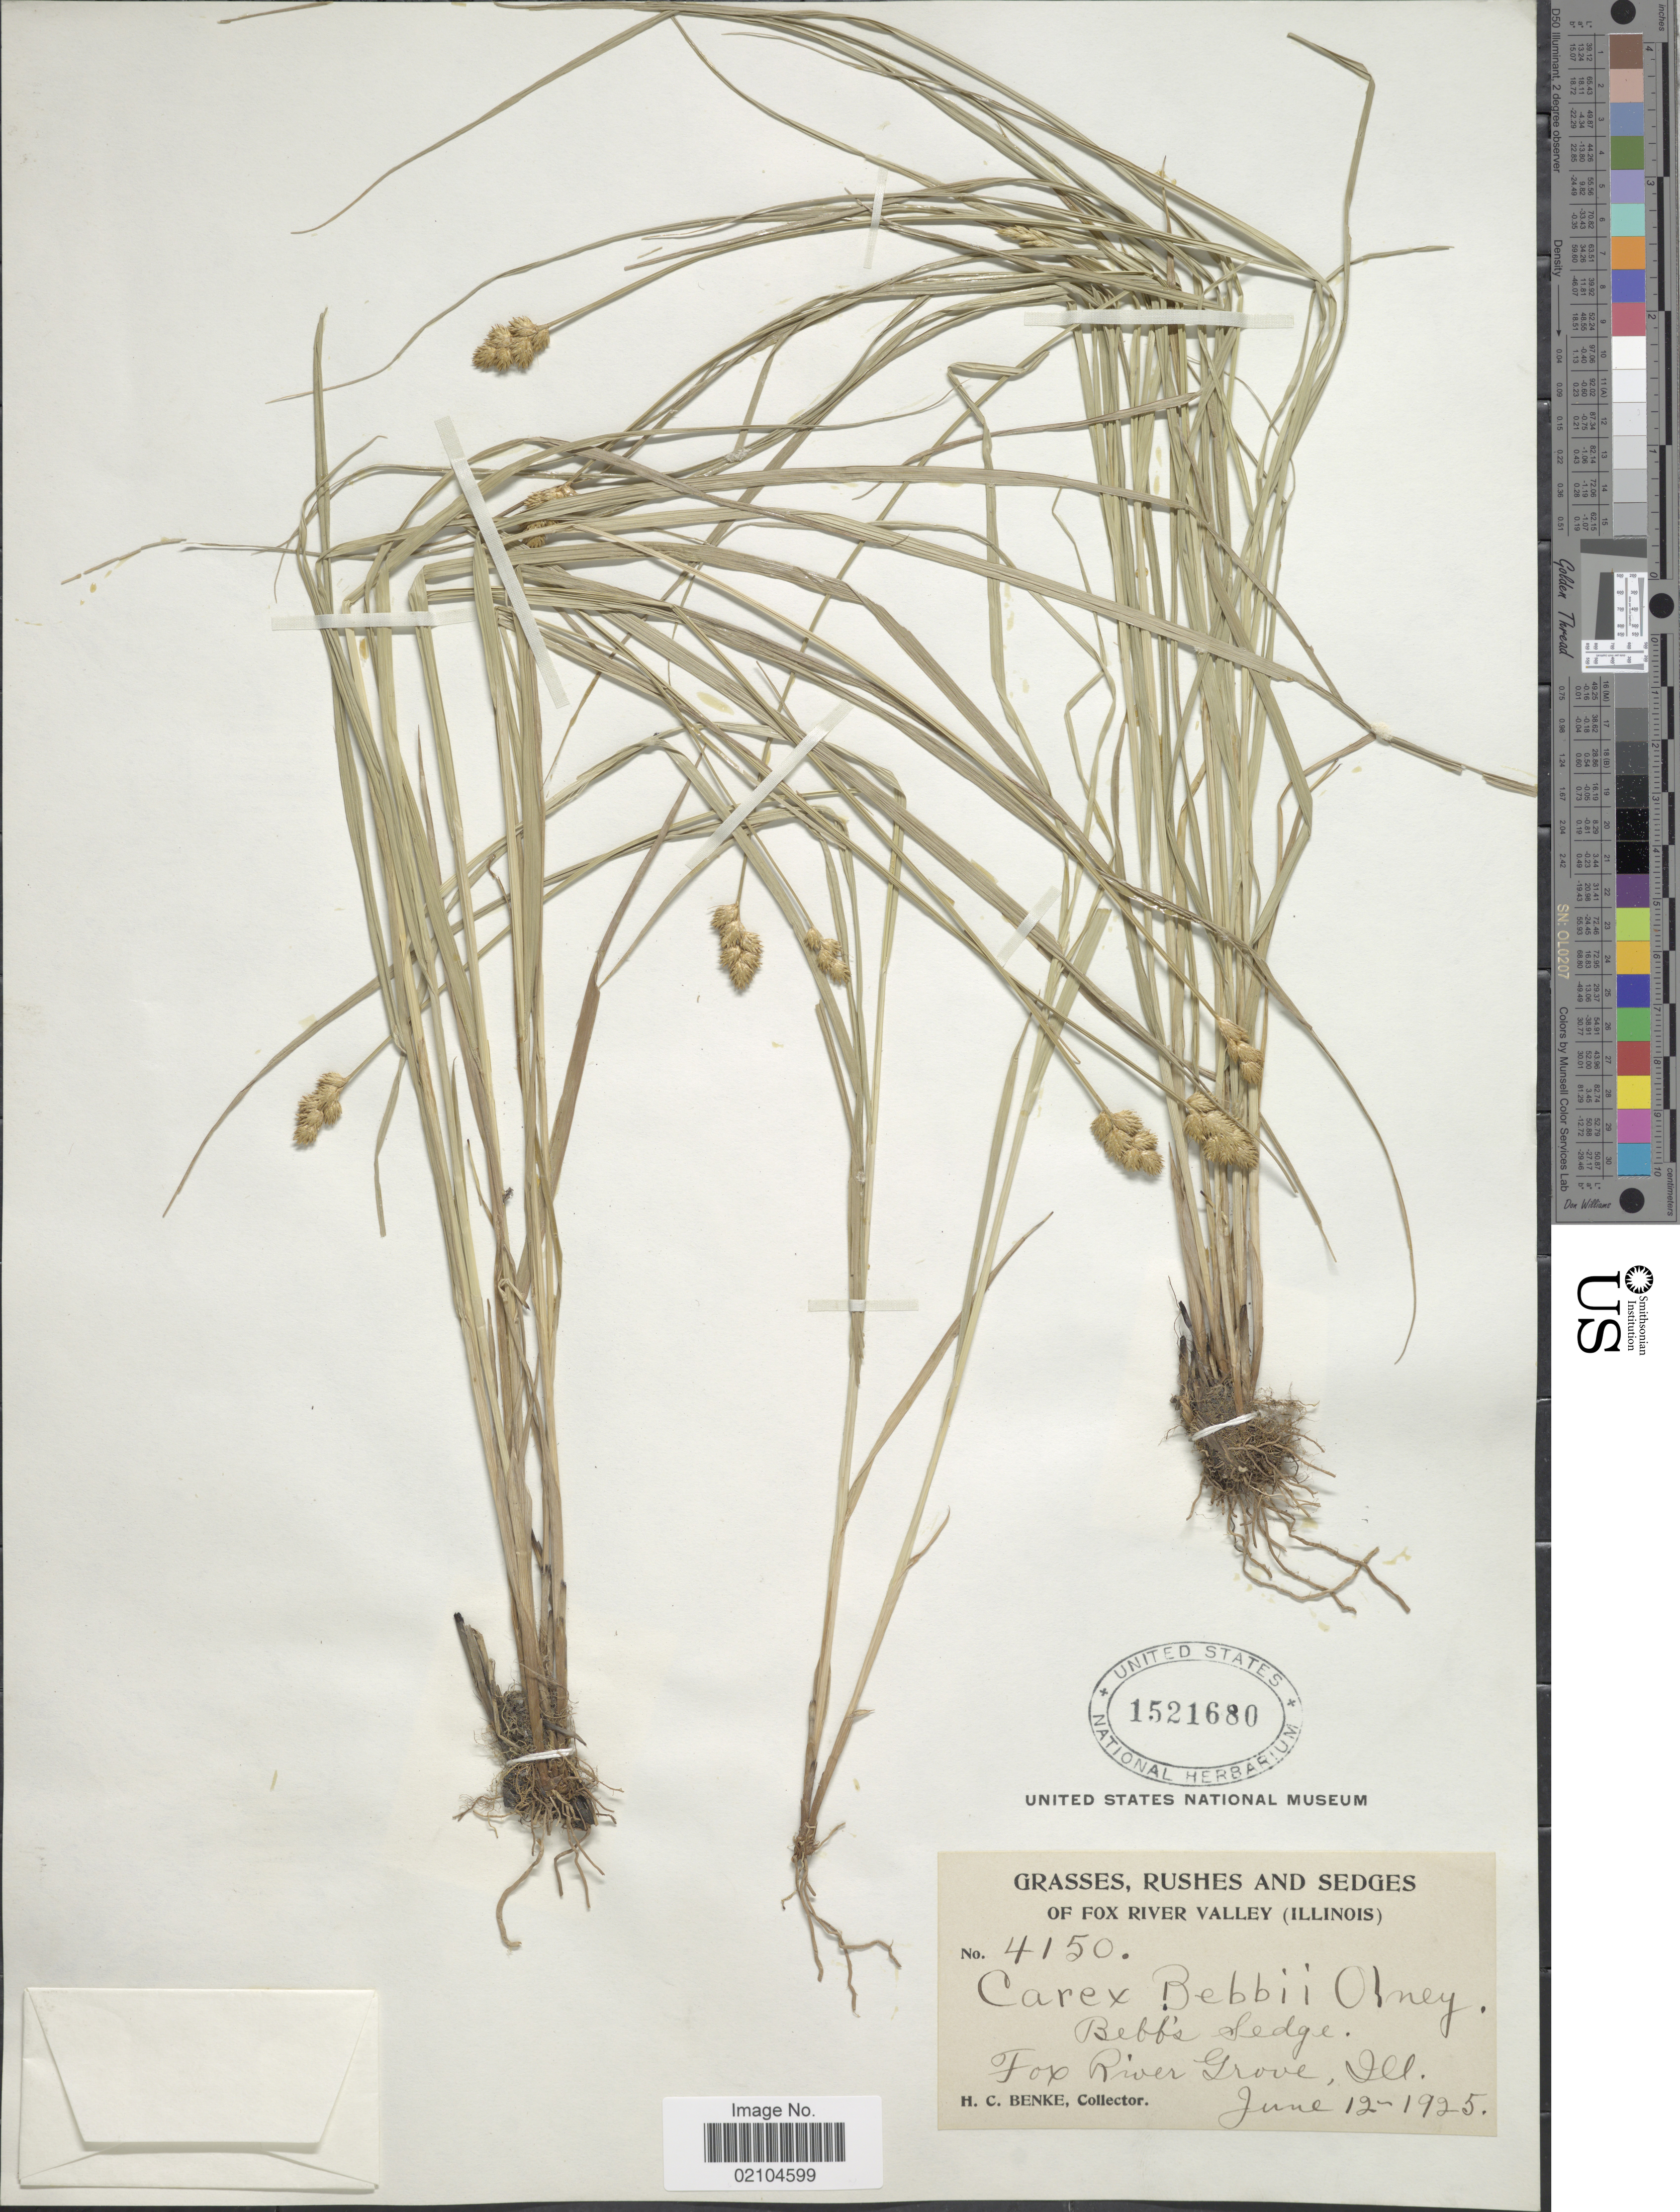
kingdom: Plantae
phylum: Tracheophyta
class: Liliopsida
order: Poales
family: Cyperaceae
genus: Carex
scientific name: Carex bebbii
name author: (L.H. Bailey) Olney ex Fernald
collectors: H. Benke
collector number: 4150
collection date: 1925-06-12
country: United States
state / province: Illinois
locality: Grasses, Rushes and Sedges of Fox River Valley (Illinois), Bebb's Sedge, Crystal Grove, Ill.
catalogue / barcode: US 1521680